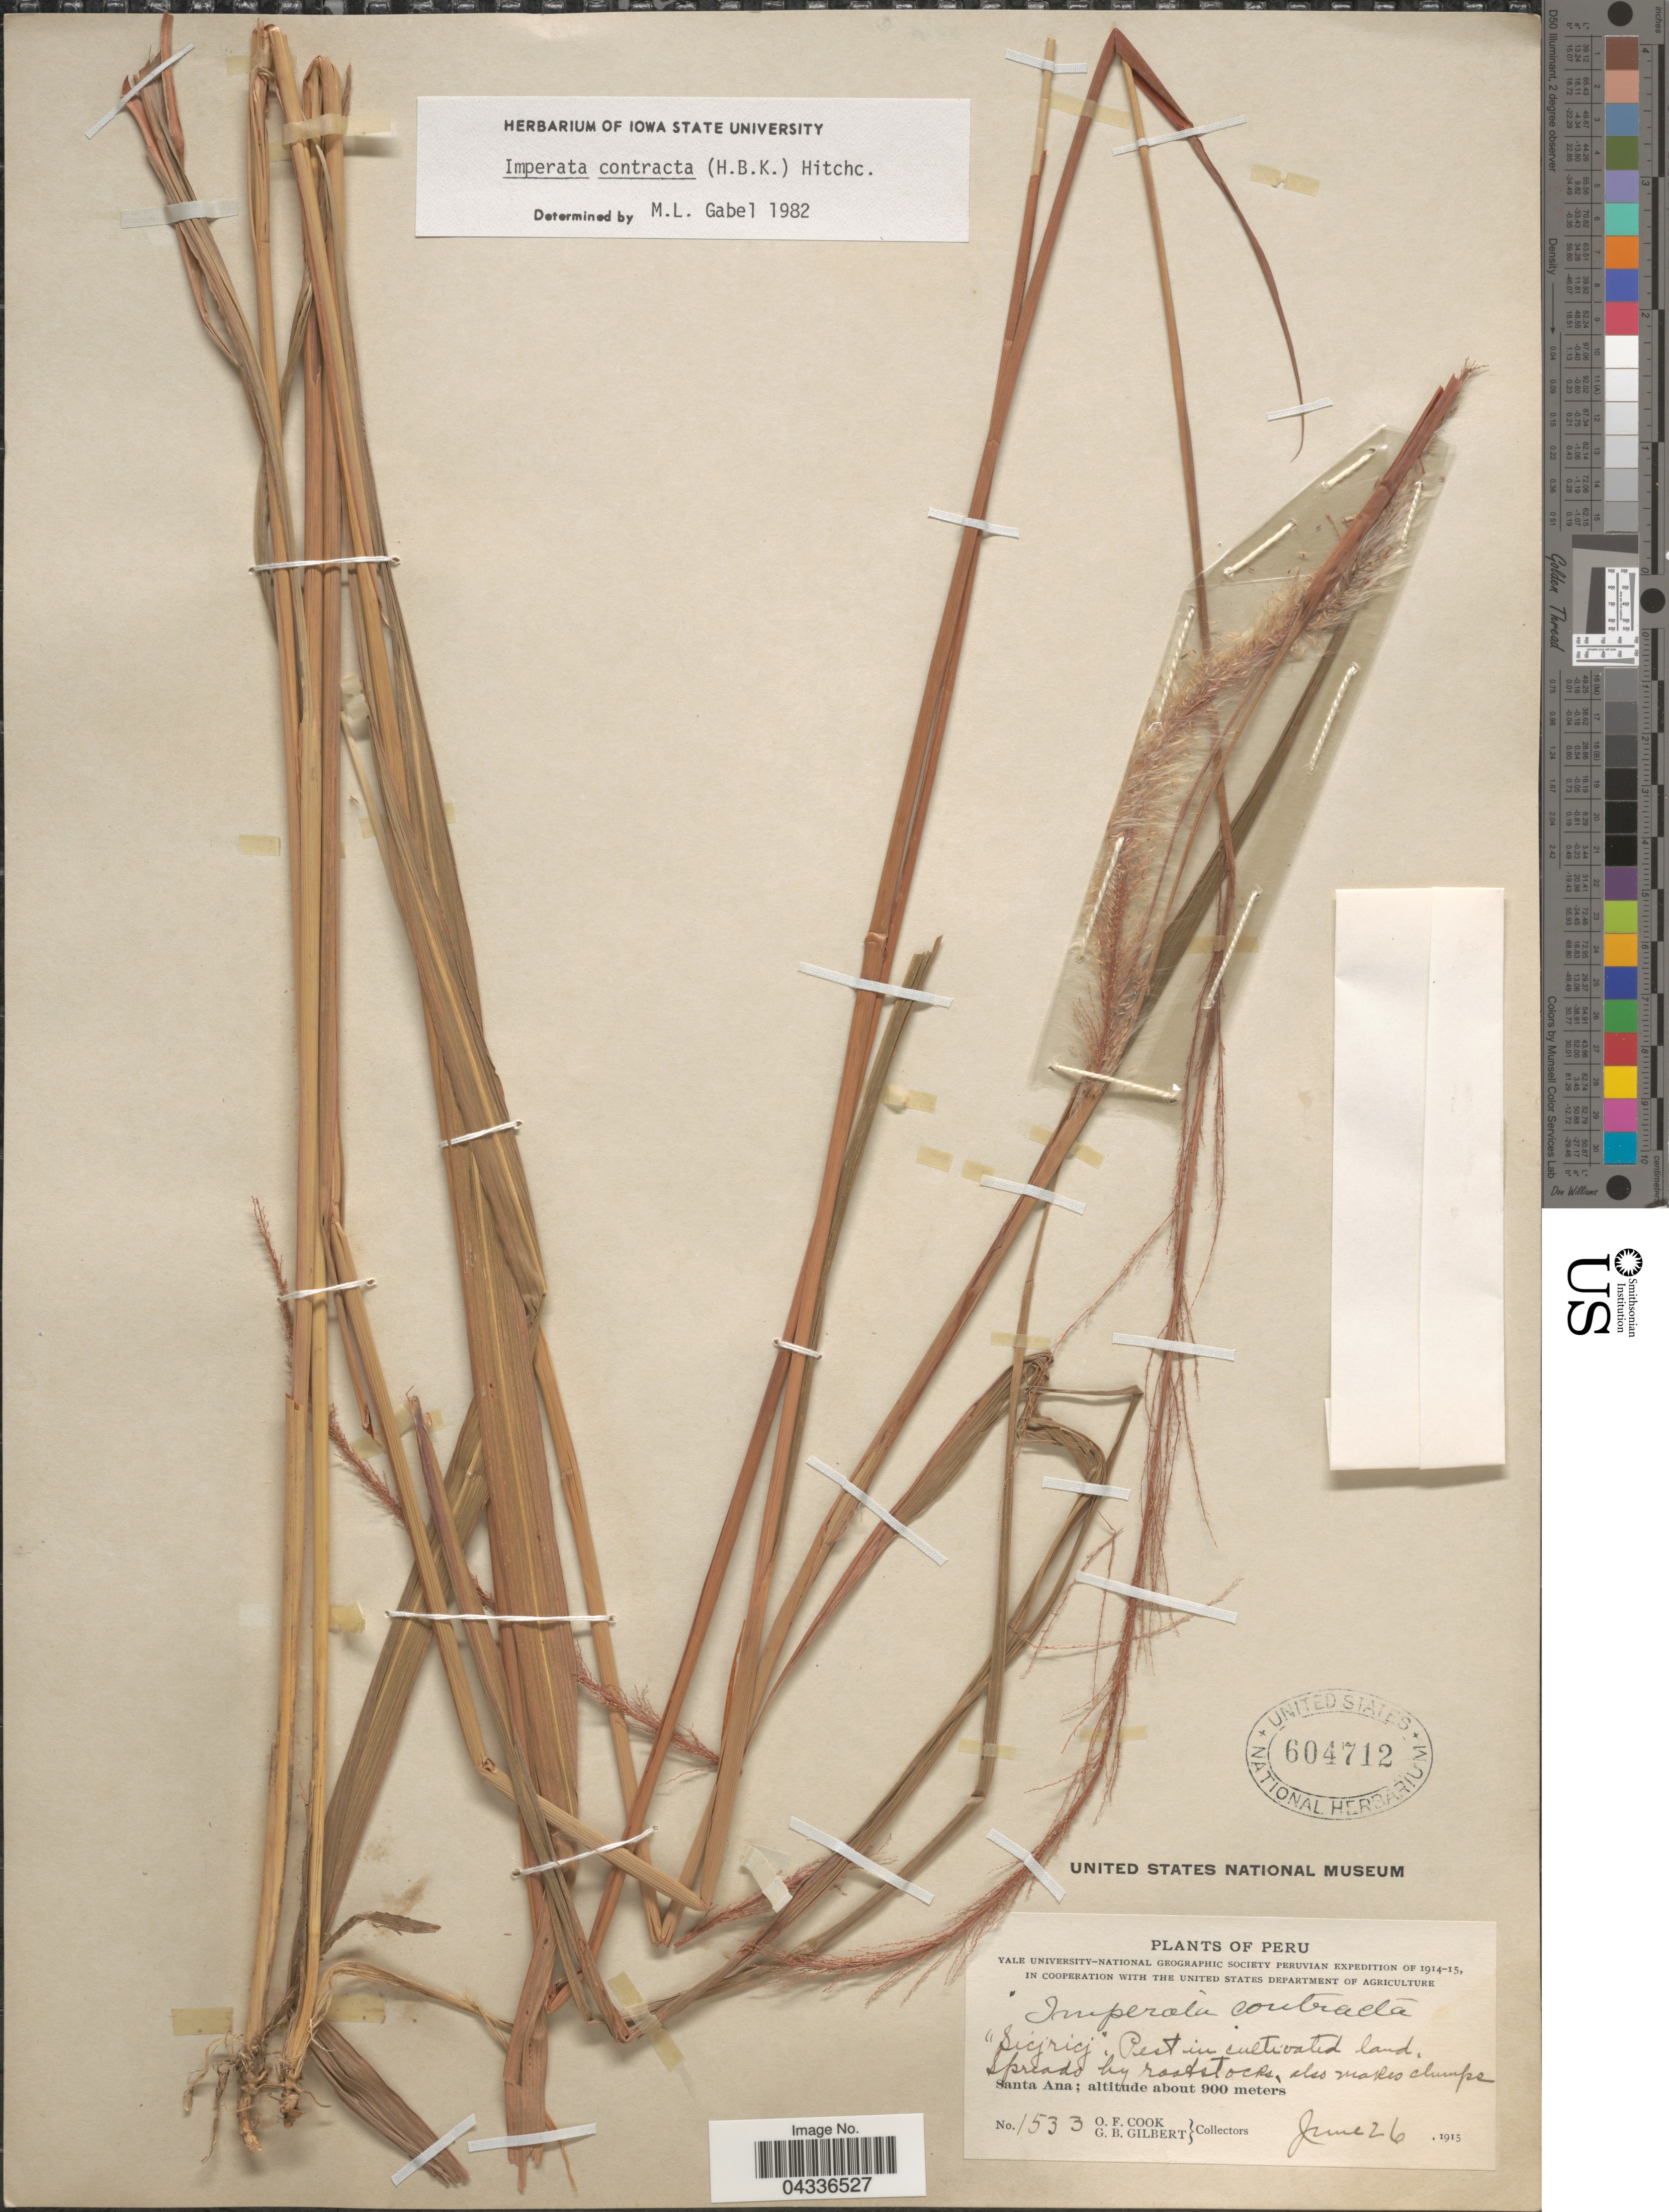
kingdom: Plantae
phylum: Tracheophyta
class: Liliopsida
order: Poales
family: Poaceae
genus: Imperata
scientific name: Imperata contracta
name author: (Kunth) Hitchc.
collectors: O. F. Cook & G. B. Gilbert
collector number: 1533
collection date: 1915-06-26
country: Peru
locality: Santa Ana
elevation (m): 900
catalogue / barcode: US 604712